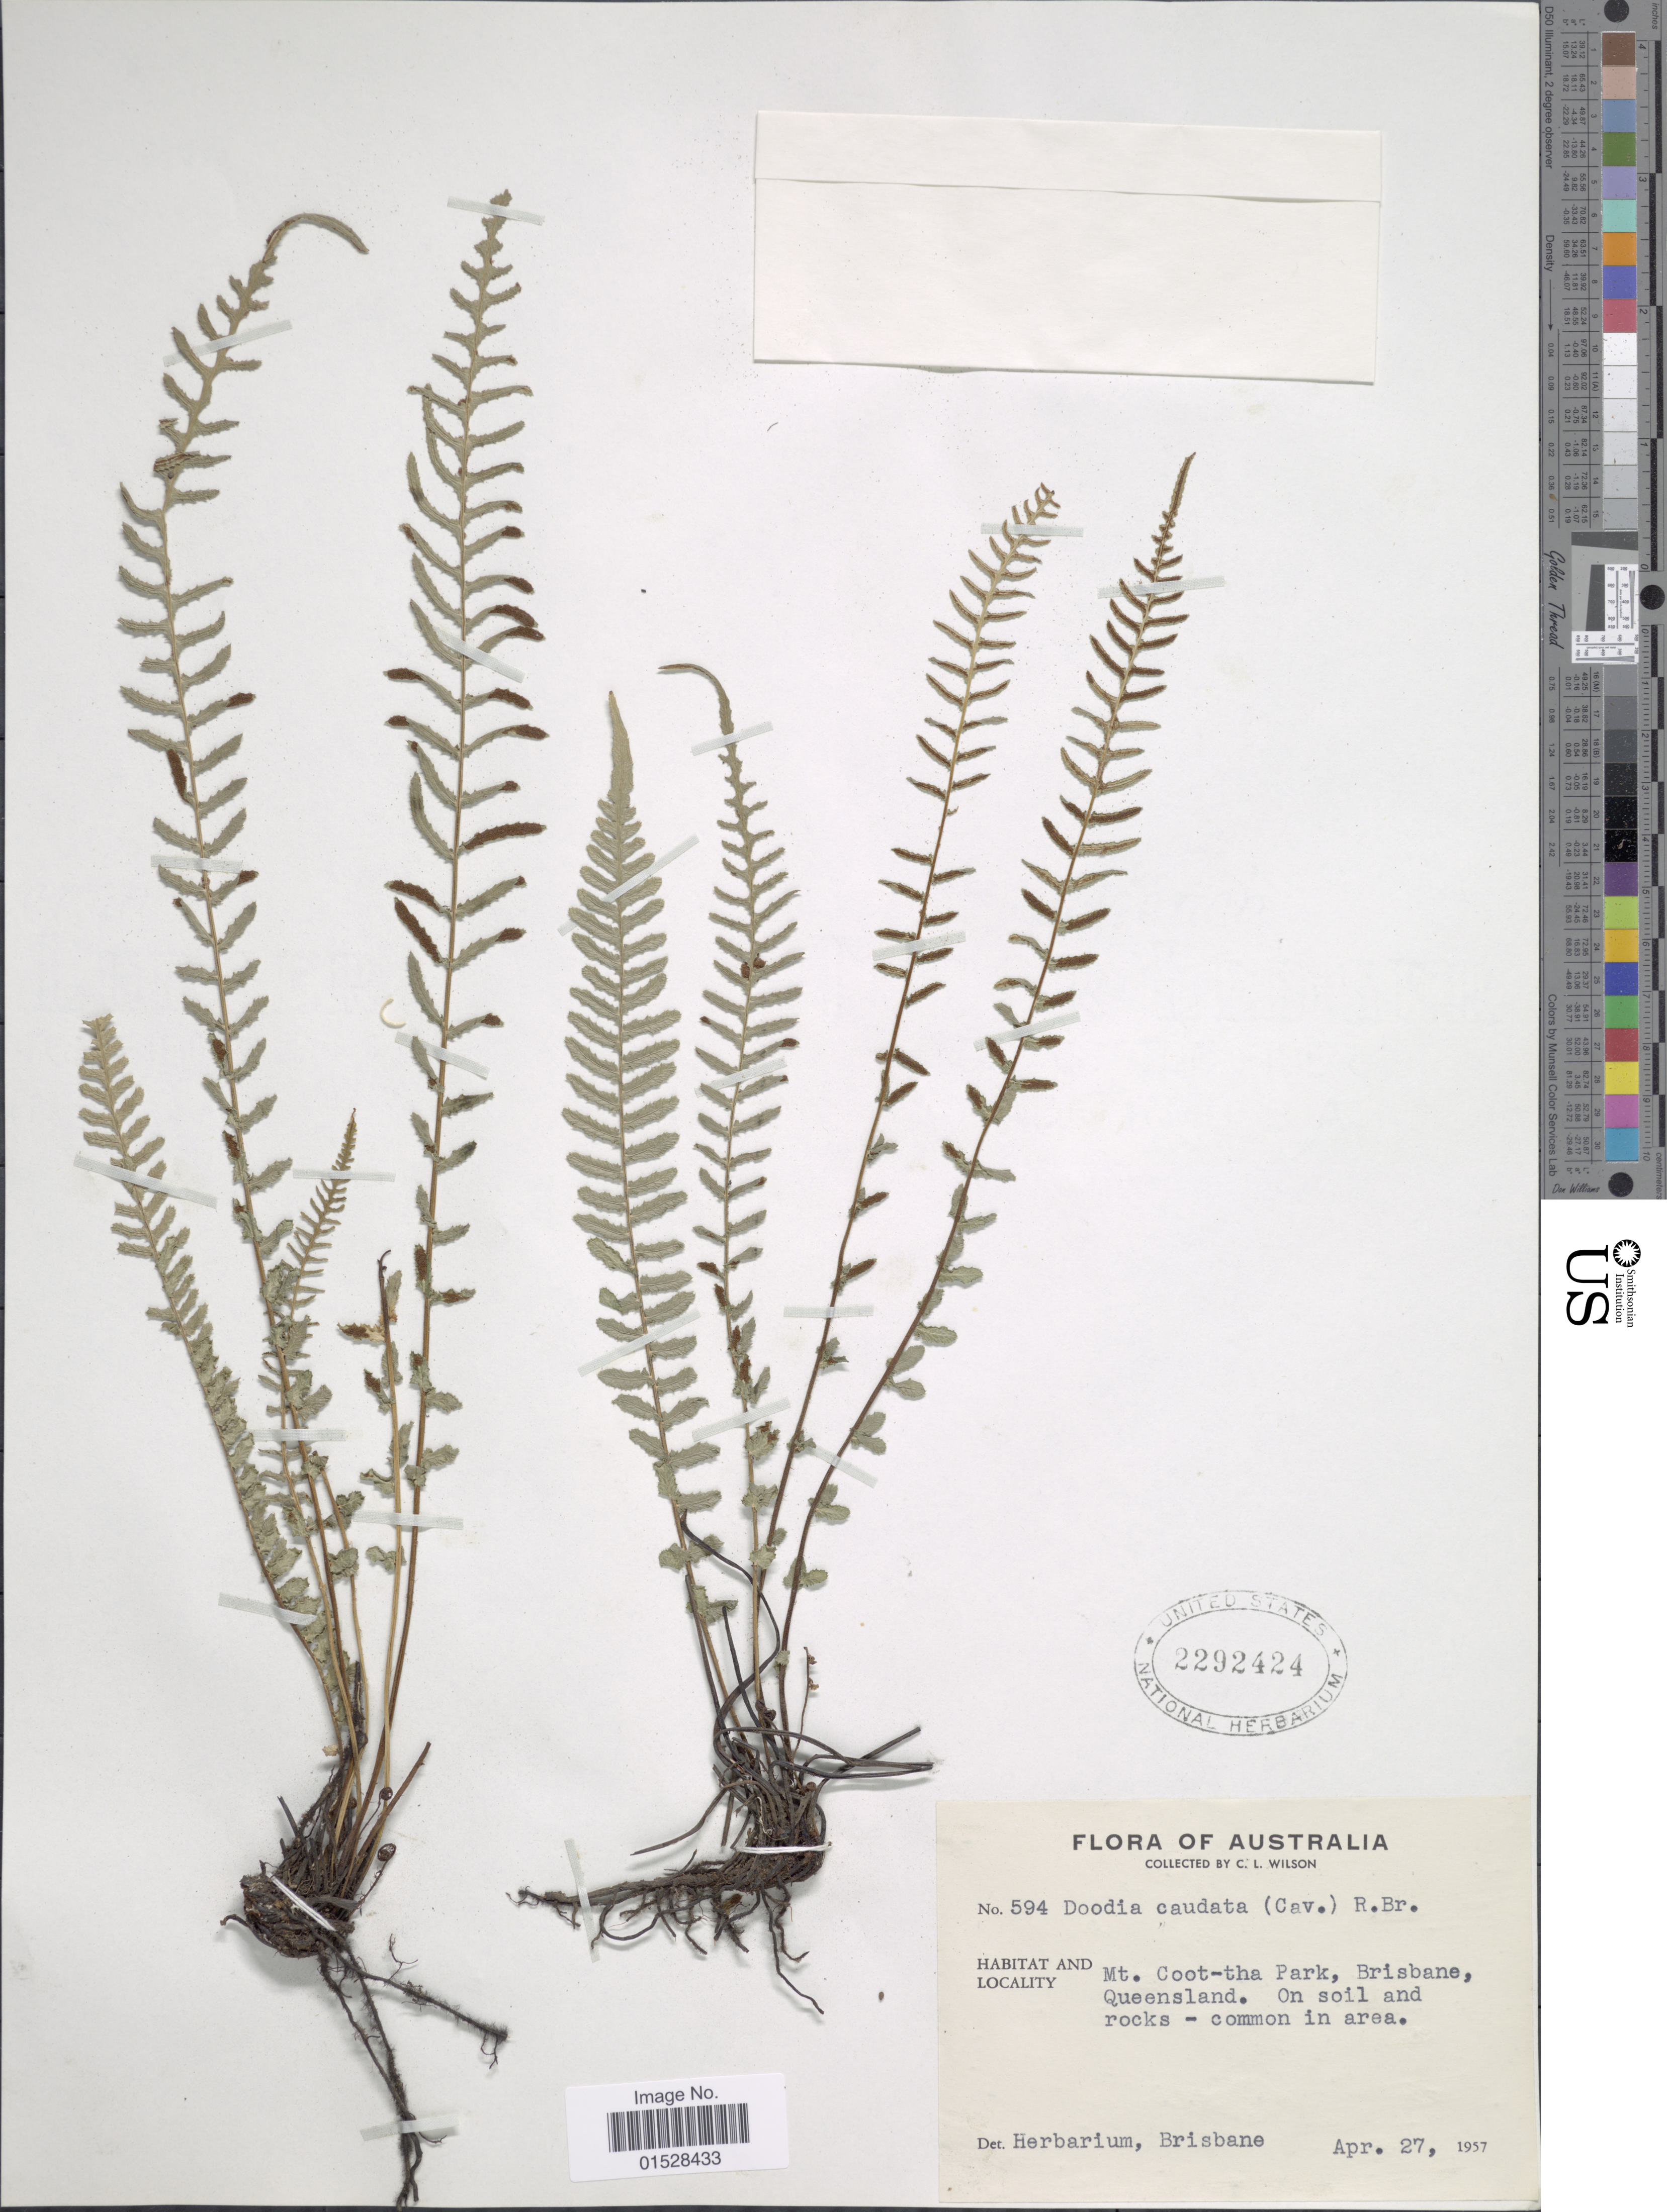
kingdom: Plantae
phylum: Tracheophyta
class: Polypodiopsida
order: Polypodiales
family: Blechnaceae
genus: Blechnum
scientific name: Blechnum spinulosum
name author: Poir.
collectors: C. L. Wilson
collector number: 594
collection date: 1957-04-27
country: Australia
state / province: Queensland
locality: Mt. Coot-tha Park, Brisbane.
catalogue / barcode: US 2292424